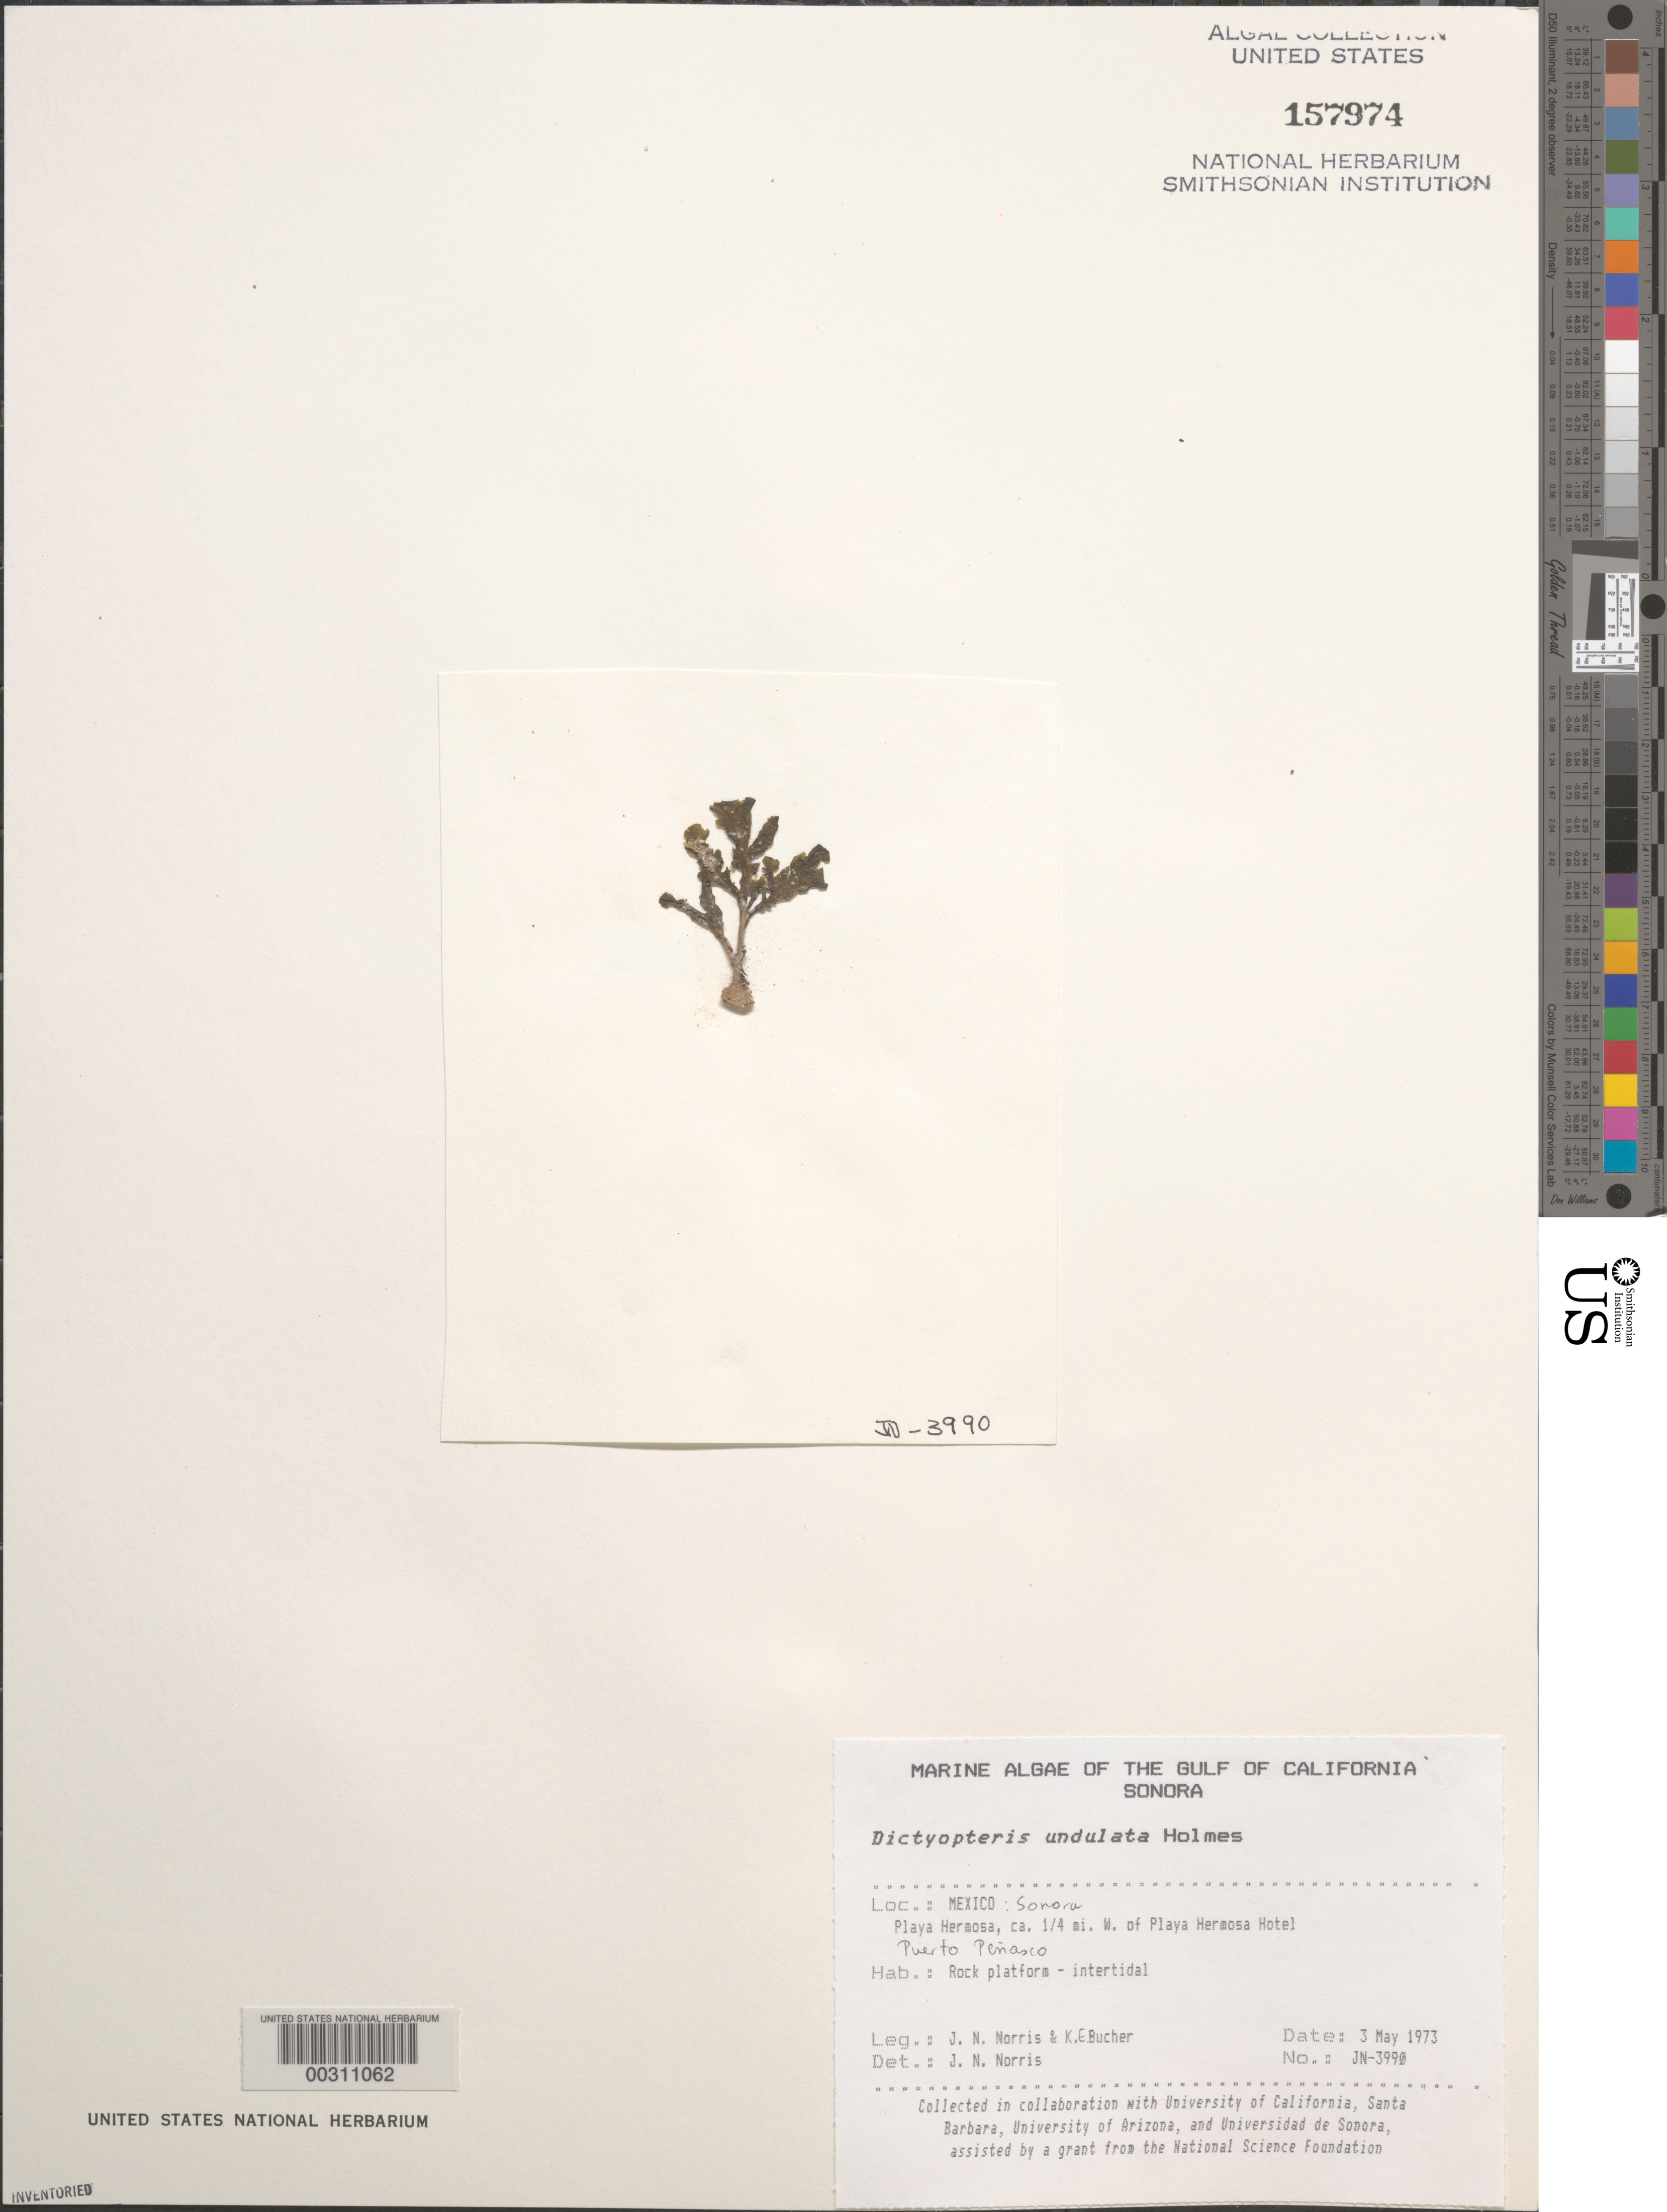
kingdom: Chromista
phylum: Ochrophyta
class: Phaeophyceae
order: Dictyotales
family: Dictyotaceae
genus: Dictyopteris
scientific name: Dictyopteris undulata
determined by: Norris, James N.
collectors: J. N. Norris & K. E. Bucher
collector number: JN-3990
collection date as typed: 03 May 1973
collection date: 1973-05-03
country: Mexico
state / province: Sonora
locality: Playa Hermosa, Puerto Penasco, 0.25 mile west of Playa Hermosa Hotel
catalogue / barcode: US 157974